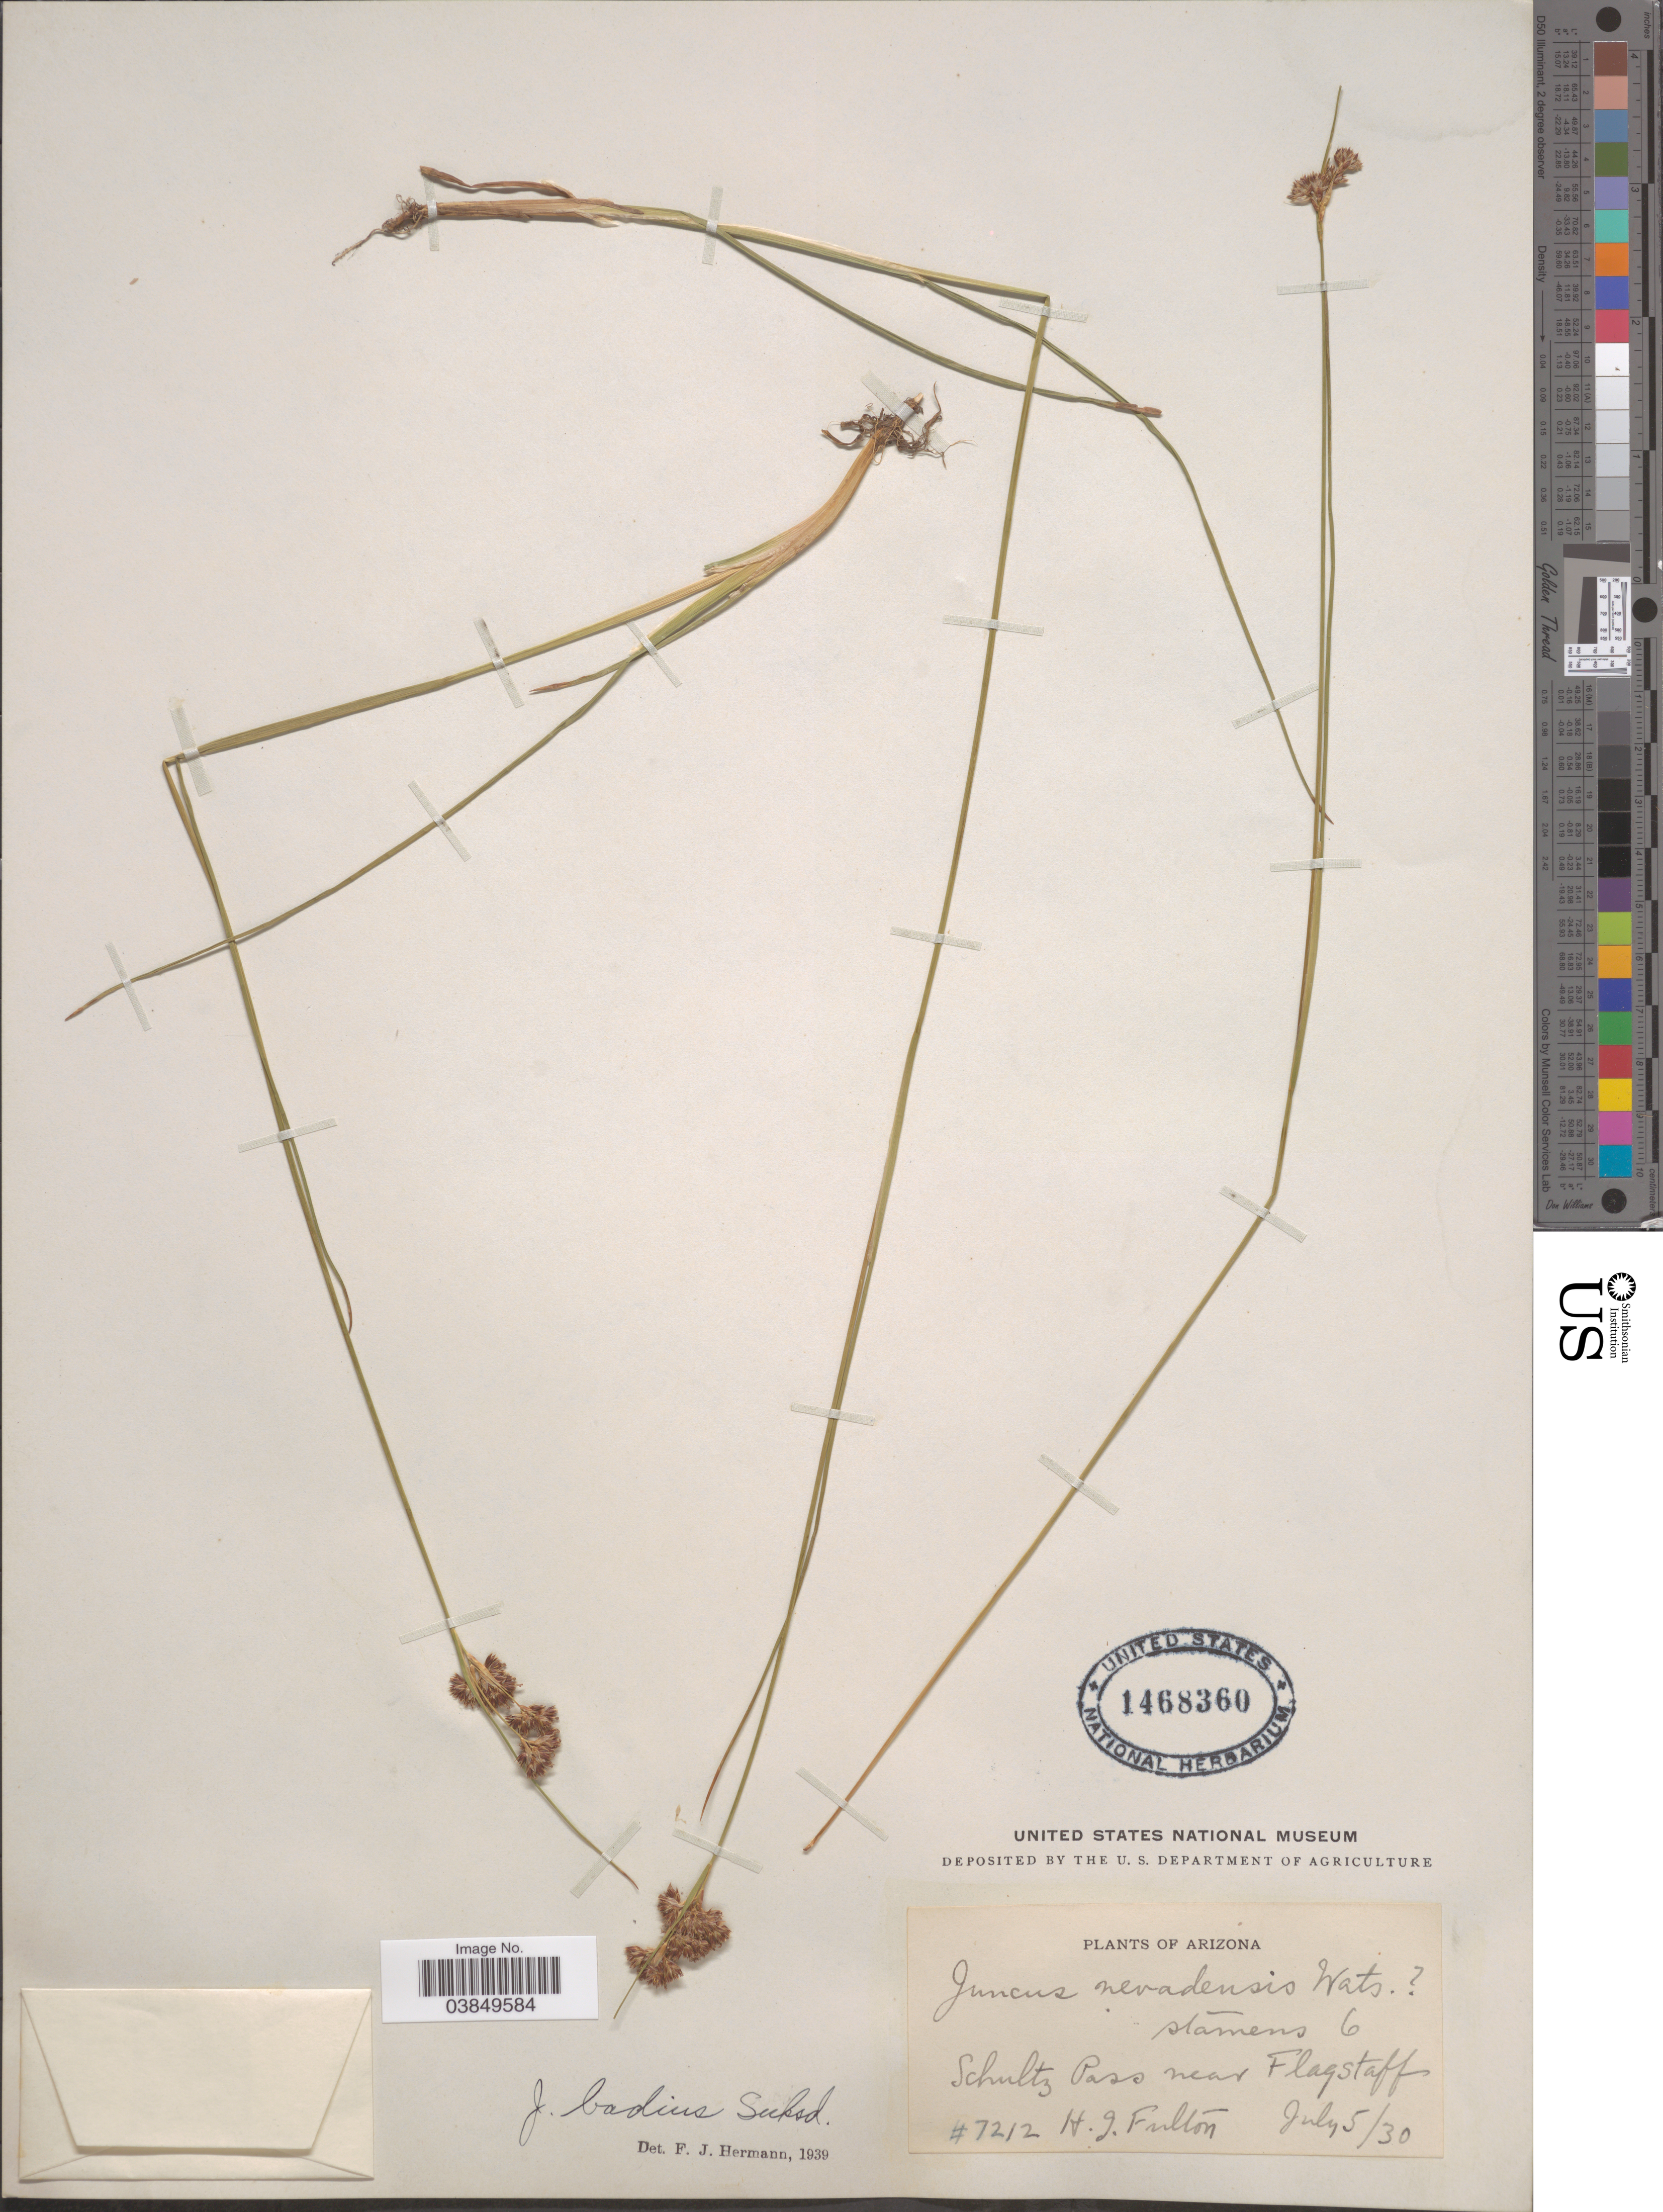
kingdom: Plantae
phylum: Tracheophyta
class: Liliopsida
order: Poales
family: Juncaceae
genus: Juncus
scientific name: Juncus badius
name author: Suksd.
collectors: H. Fulton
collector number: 7212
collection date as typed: Transcribed d/m/y: 5/7/30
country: United States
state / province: Arizona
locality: Schultz Pass near Flagstaff.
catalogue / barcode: US 1468360